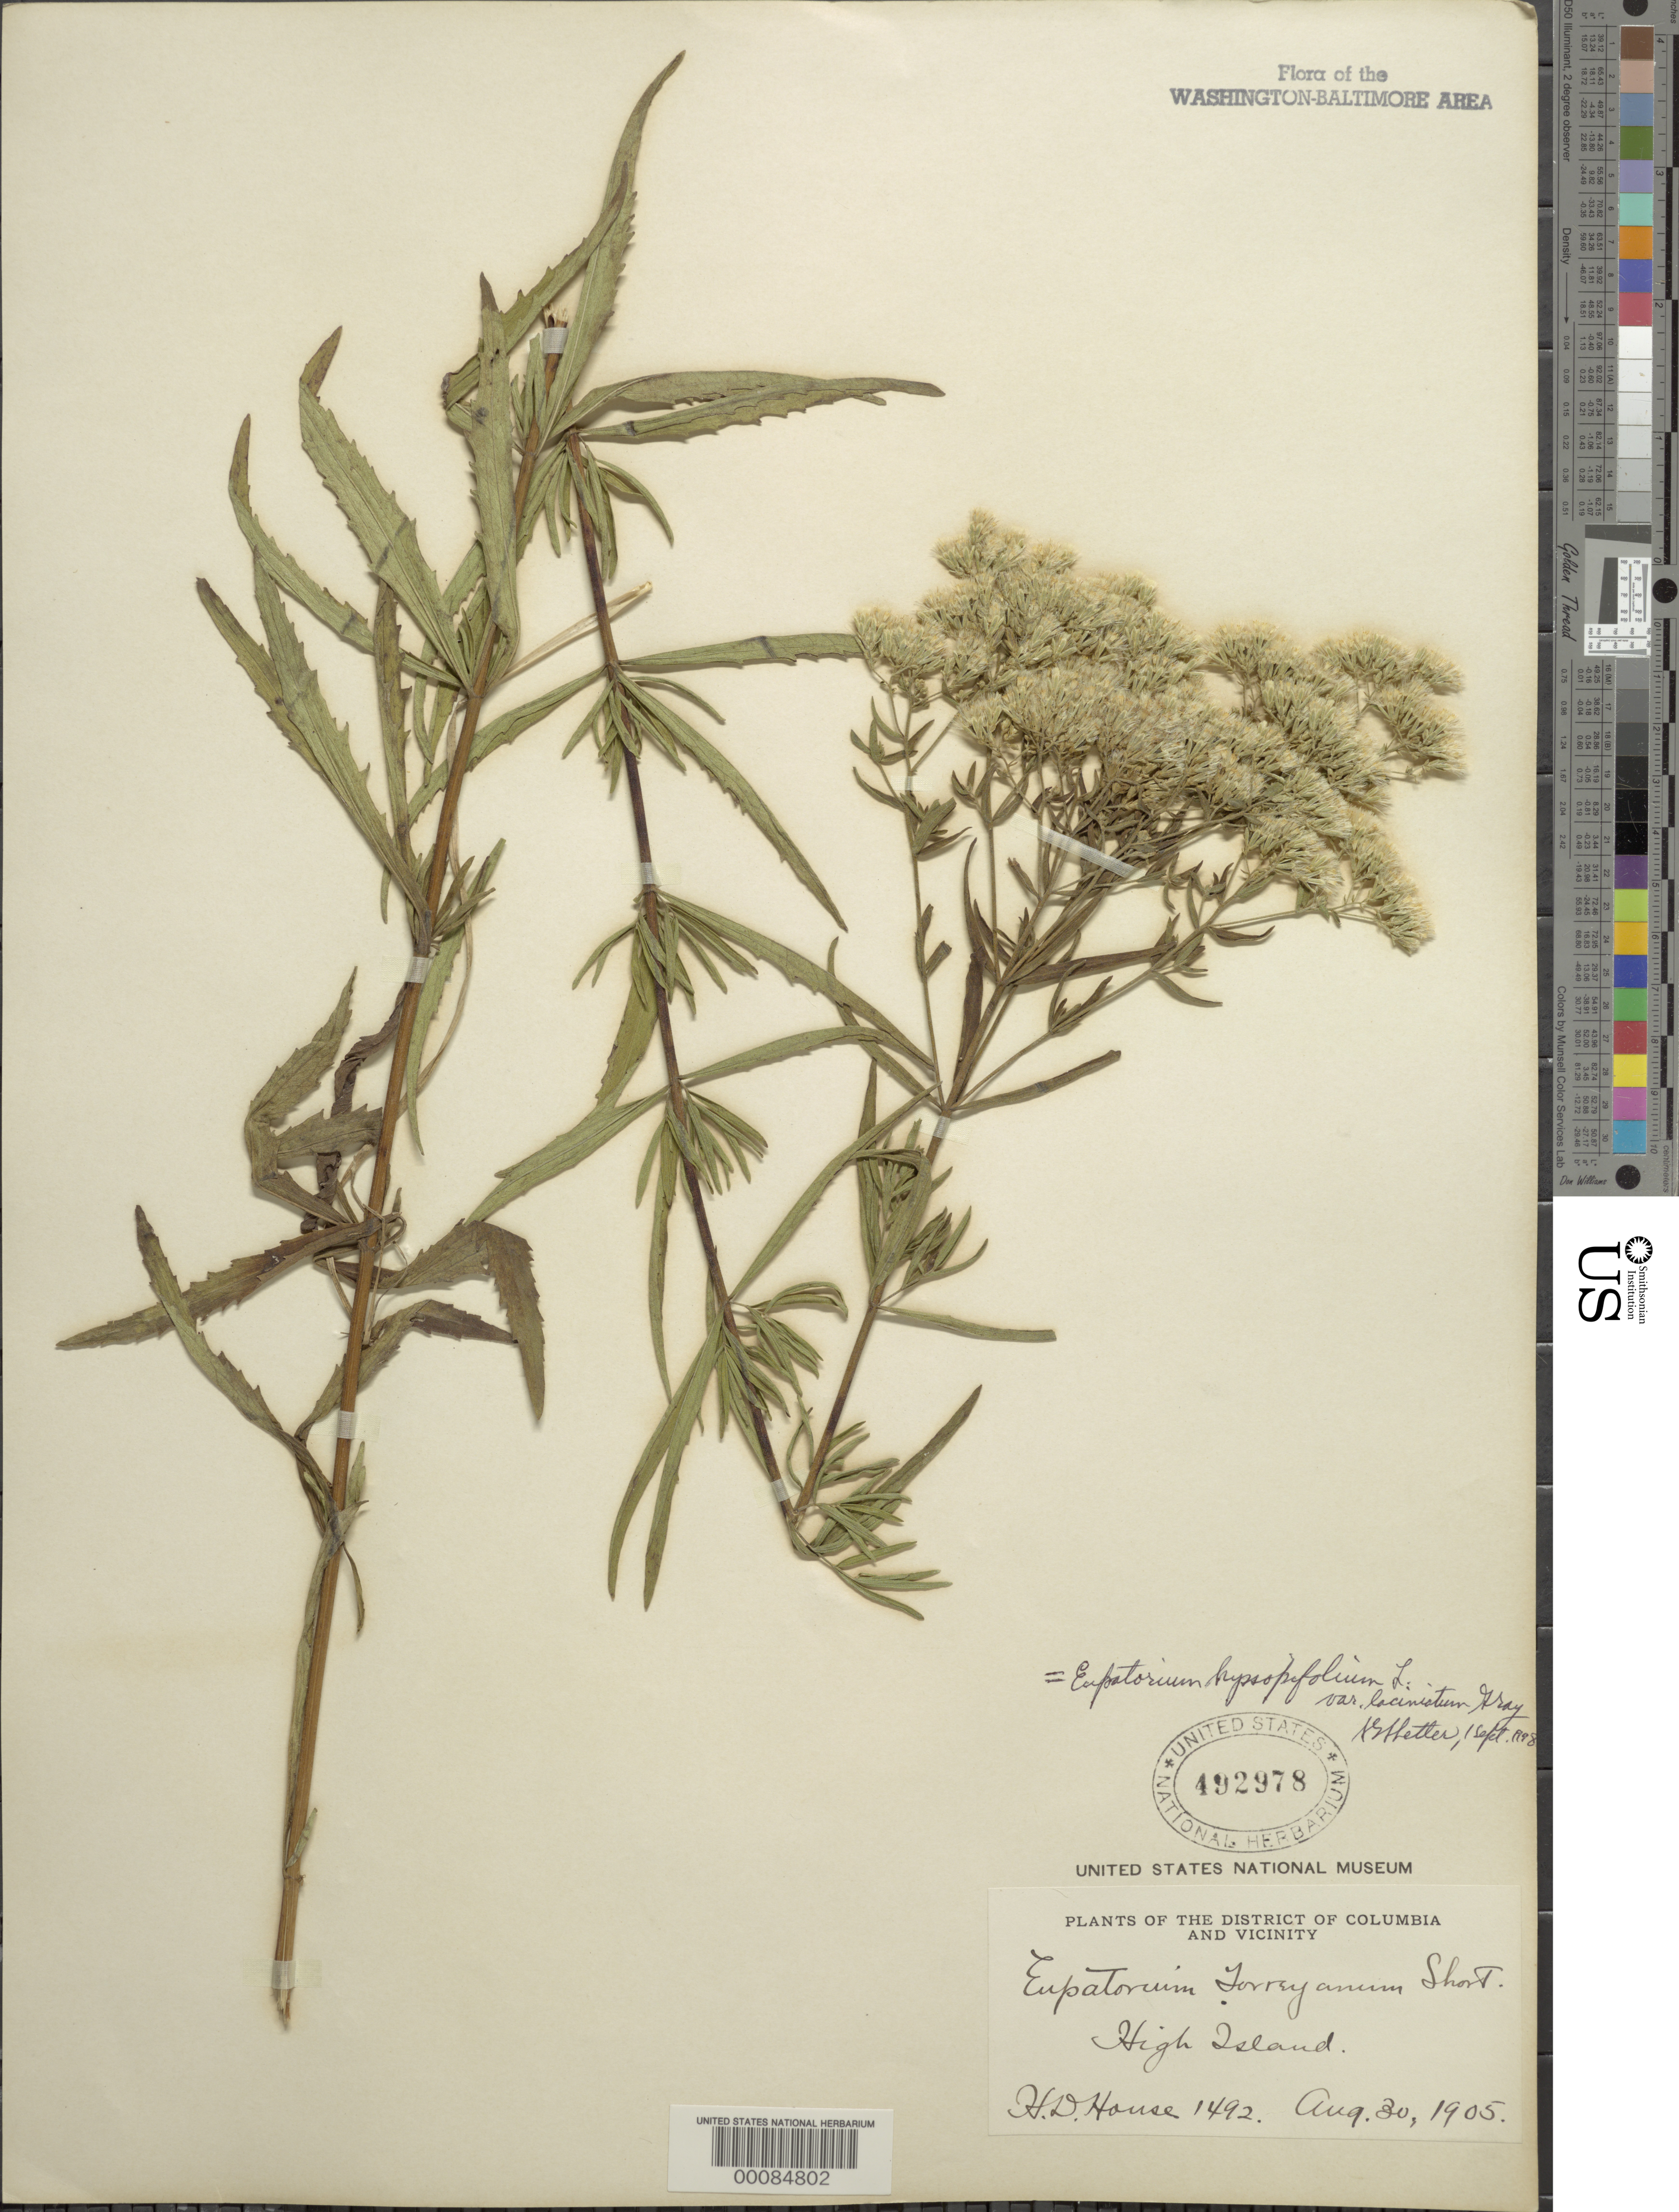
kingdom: Plantae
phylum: Tracheophyta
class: Magnoliopsida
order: Asterales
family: Asteraceae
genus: Eupatorium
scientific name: Eupatorium hyssopifolium var. laciniatum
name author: A. Gray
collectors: H. D. House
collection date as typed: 30 Aug 1905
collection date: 1905-08-30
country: United States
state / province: Maryland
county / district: Montgomery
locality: High Island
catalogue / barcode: US 492978